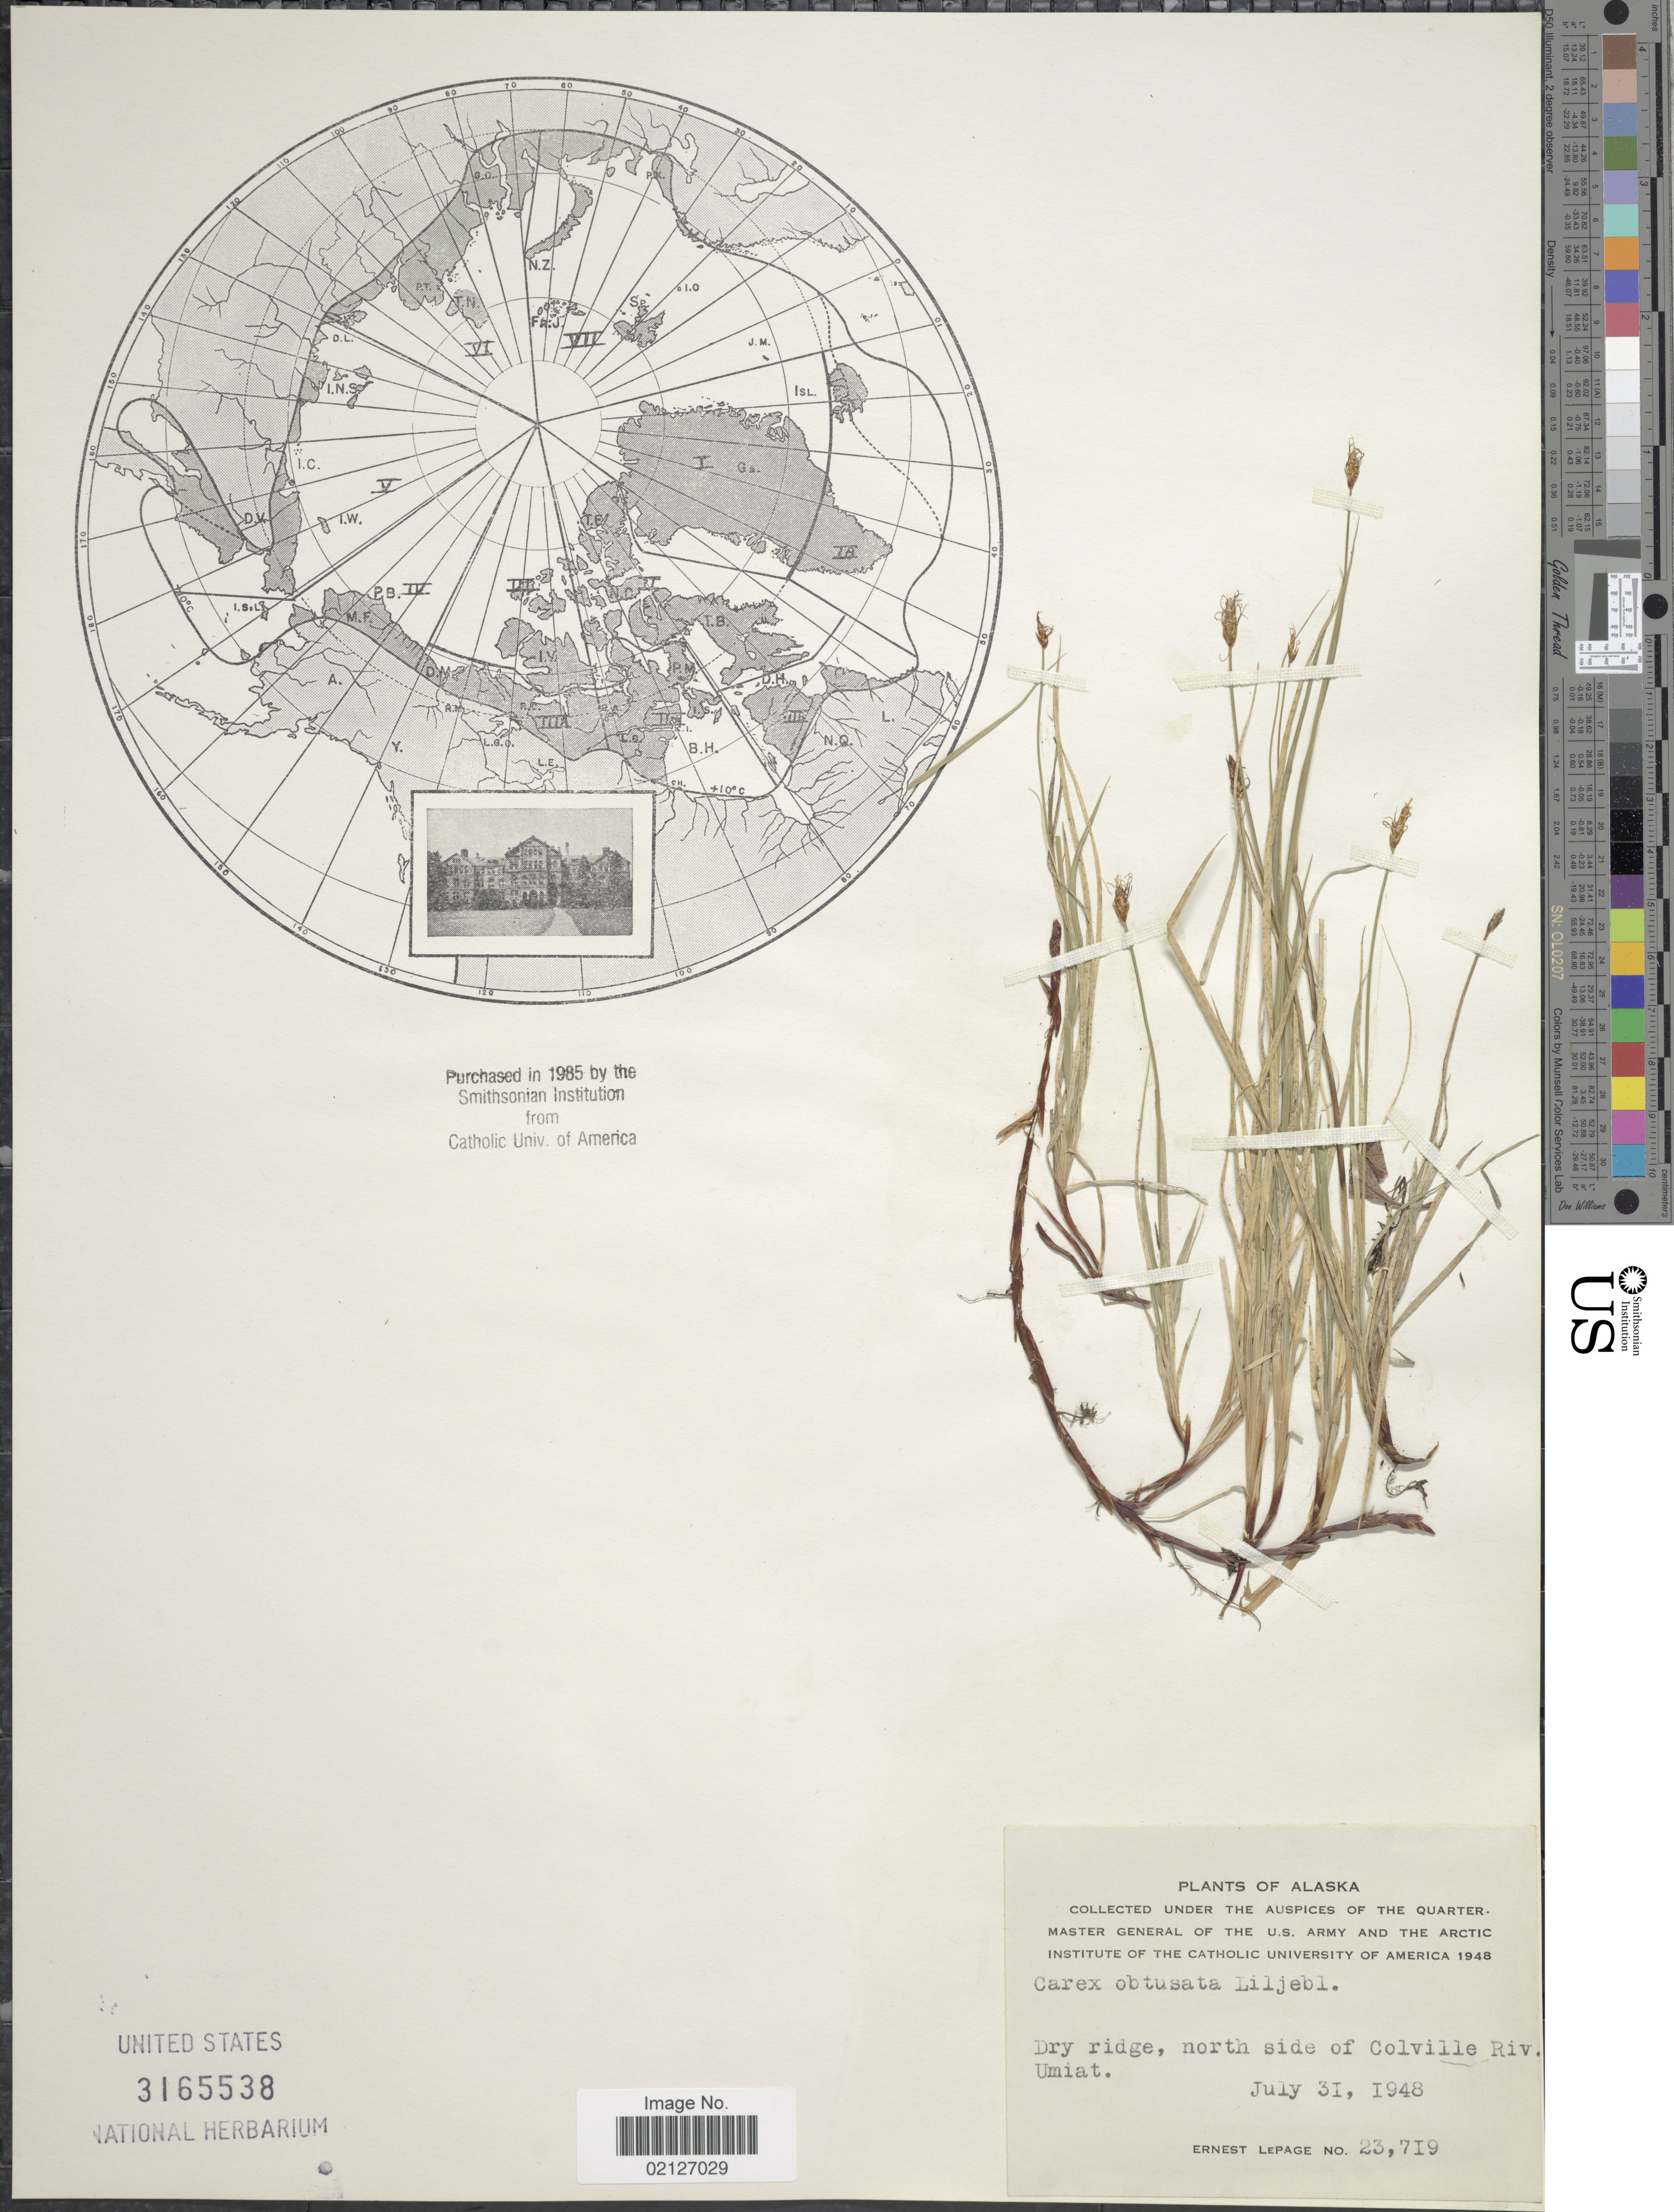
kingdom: Plantae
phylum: Tracheophyta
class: Liliopsida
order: Poales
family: Cyperaceae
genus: Carex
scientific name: Carex obtusata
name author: Lilj.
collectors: E. Lepage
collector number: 23719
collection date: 1948-07-31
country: United States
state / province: Alaska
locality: Dry ridge, north side of Colville Riv Umiat.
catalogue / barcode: US 3165538